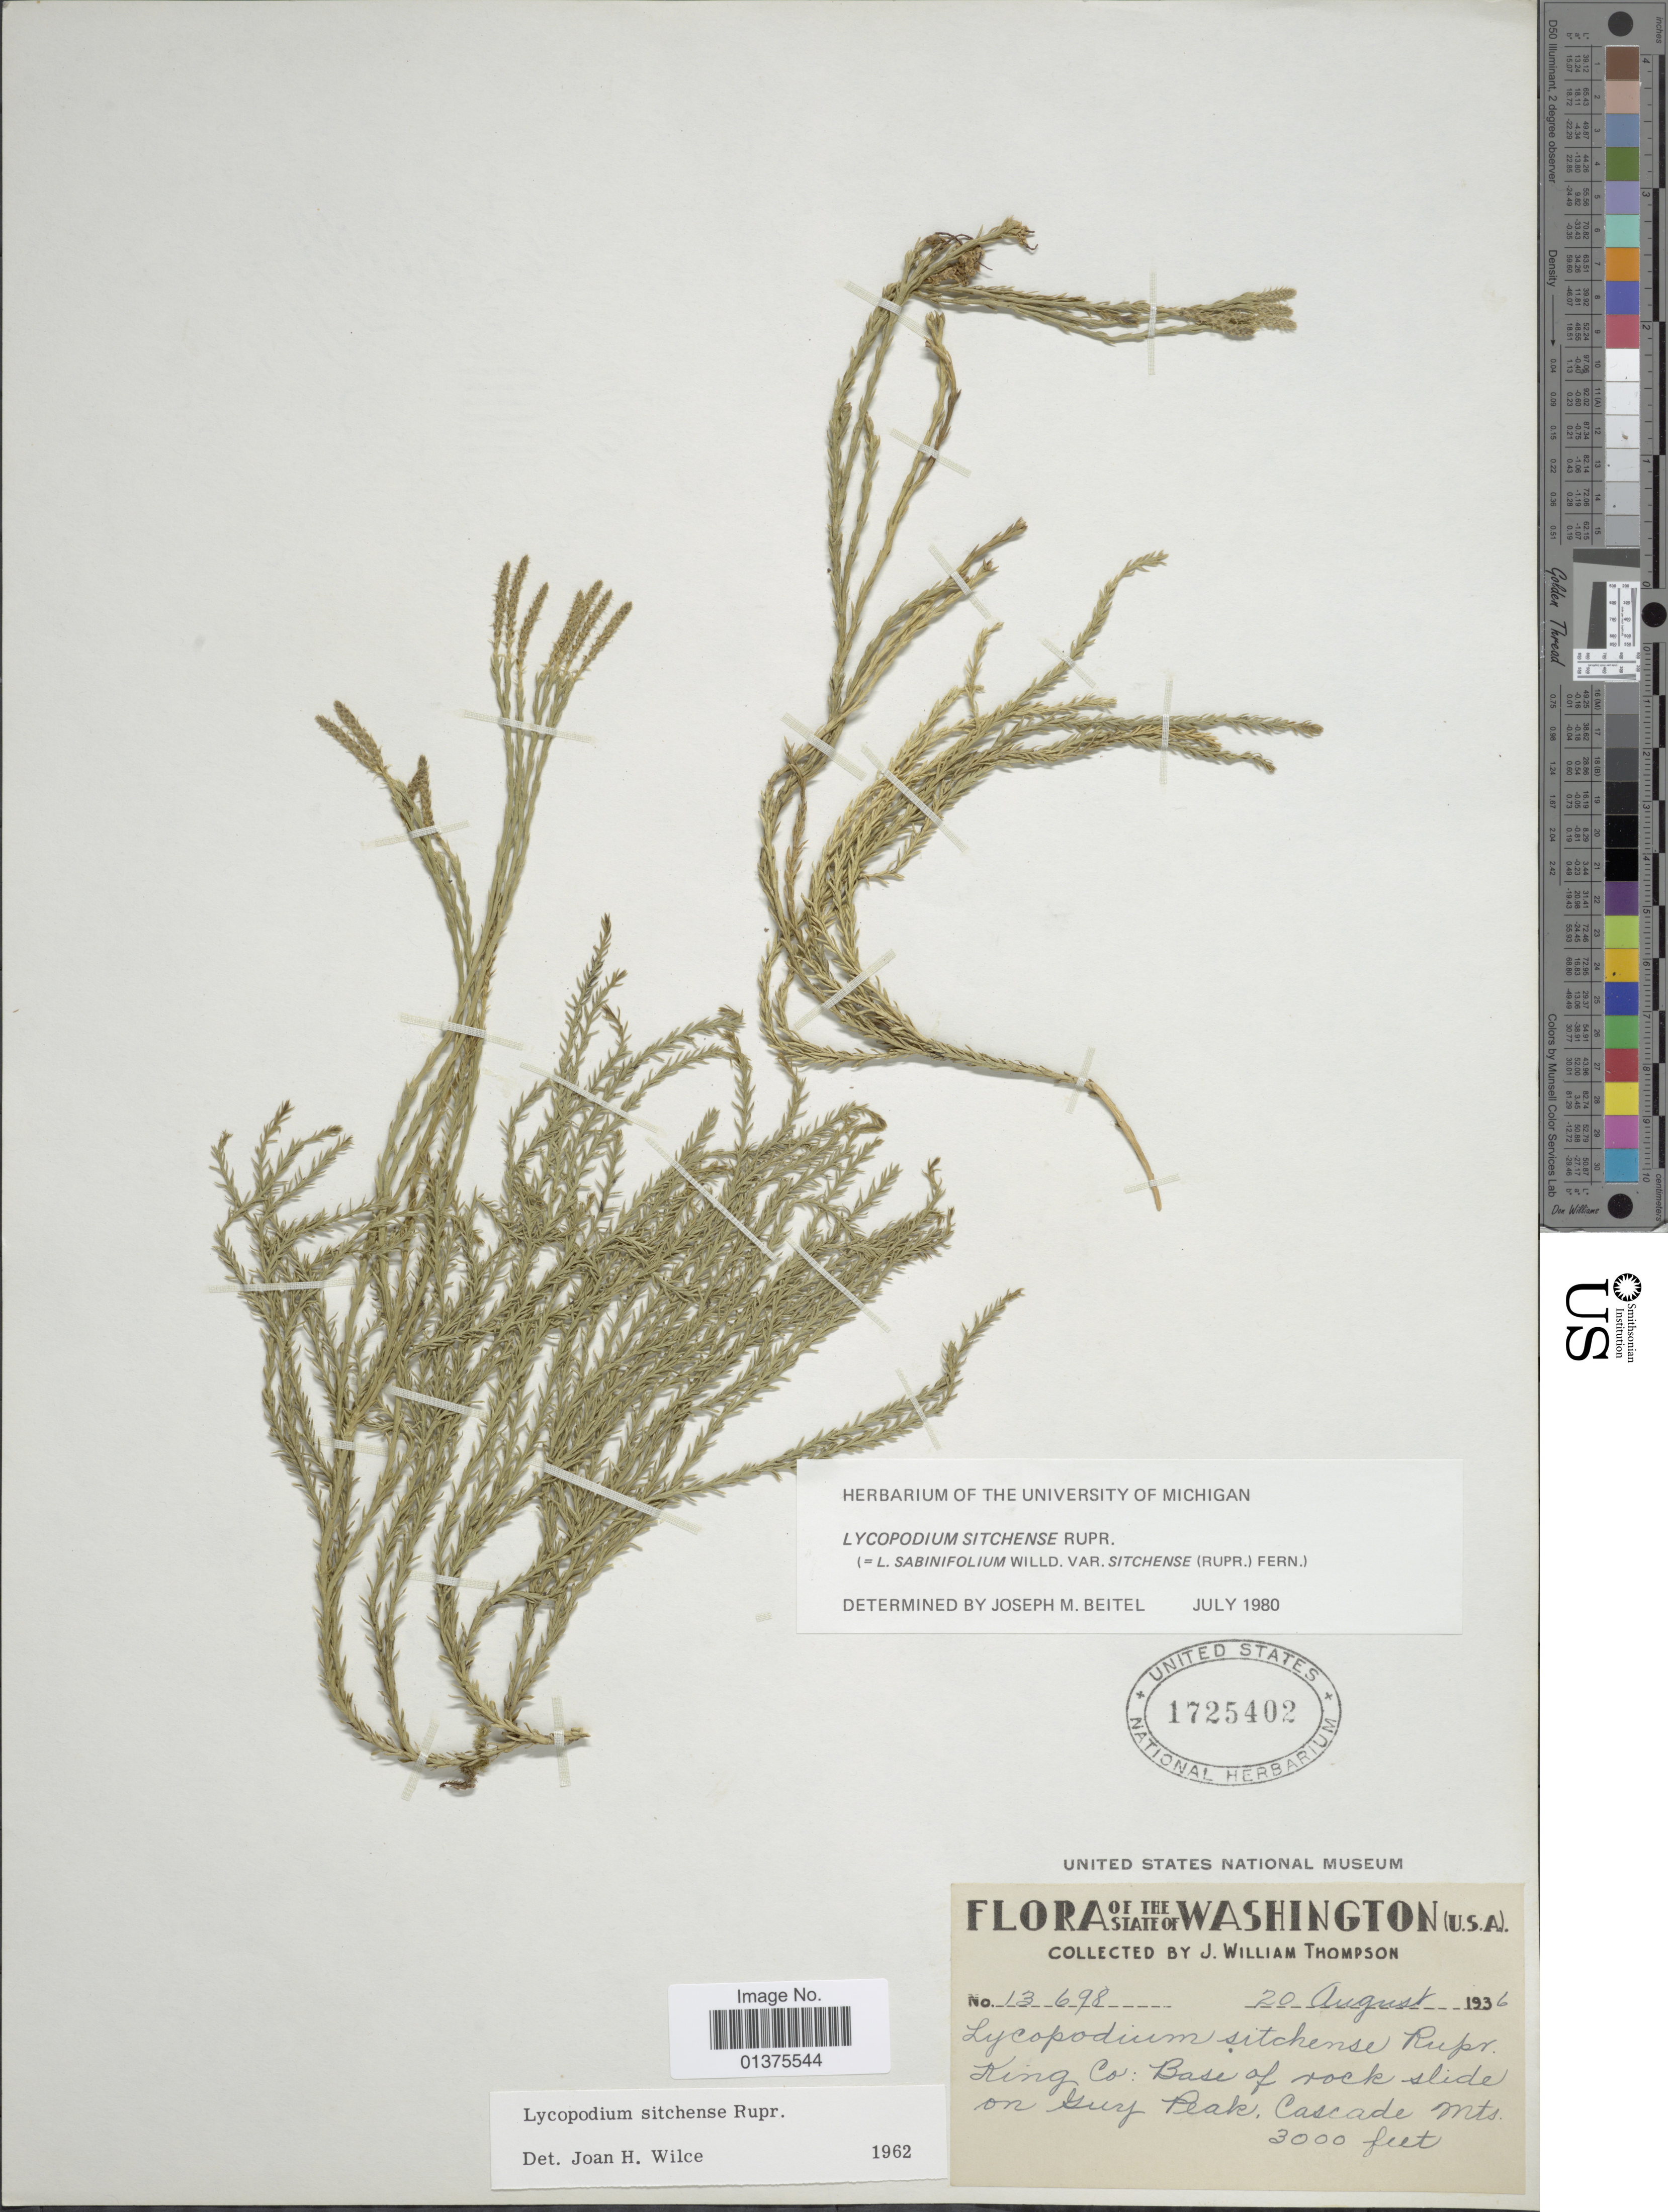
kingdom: Plantae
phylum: Tracheophyta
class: Lycopodiopsida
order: Lycopodiales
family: Lycopodiaceae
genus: Diphasiastrum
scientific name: Diphasiastrum sitchense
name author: (Rupr.) Holub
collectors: J. W. Thompson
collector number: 13698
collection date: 1936-08-20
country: United States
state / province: Washington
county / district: King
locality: King Co.: Base of rock slide on Guy peak, Cascade Mts.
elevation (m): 914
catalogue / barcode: US 1725402